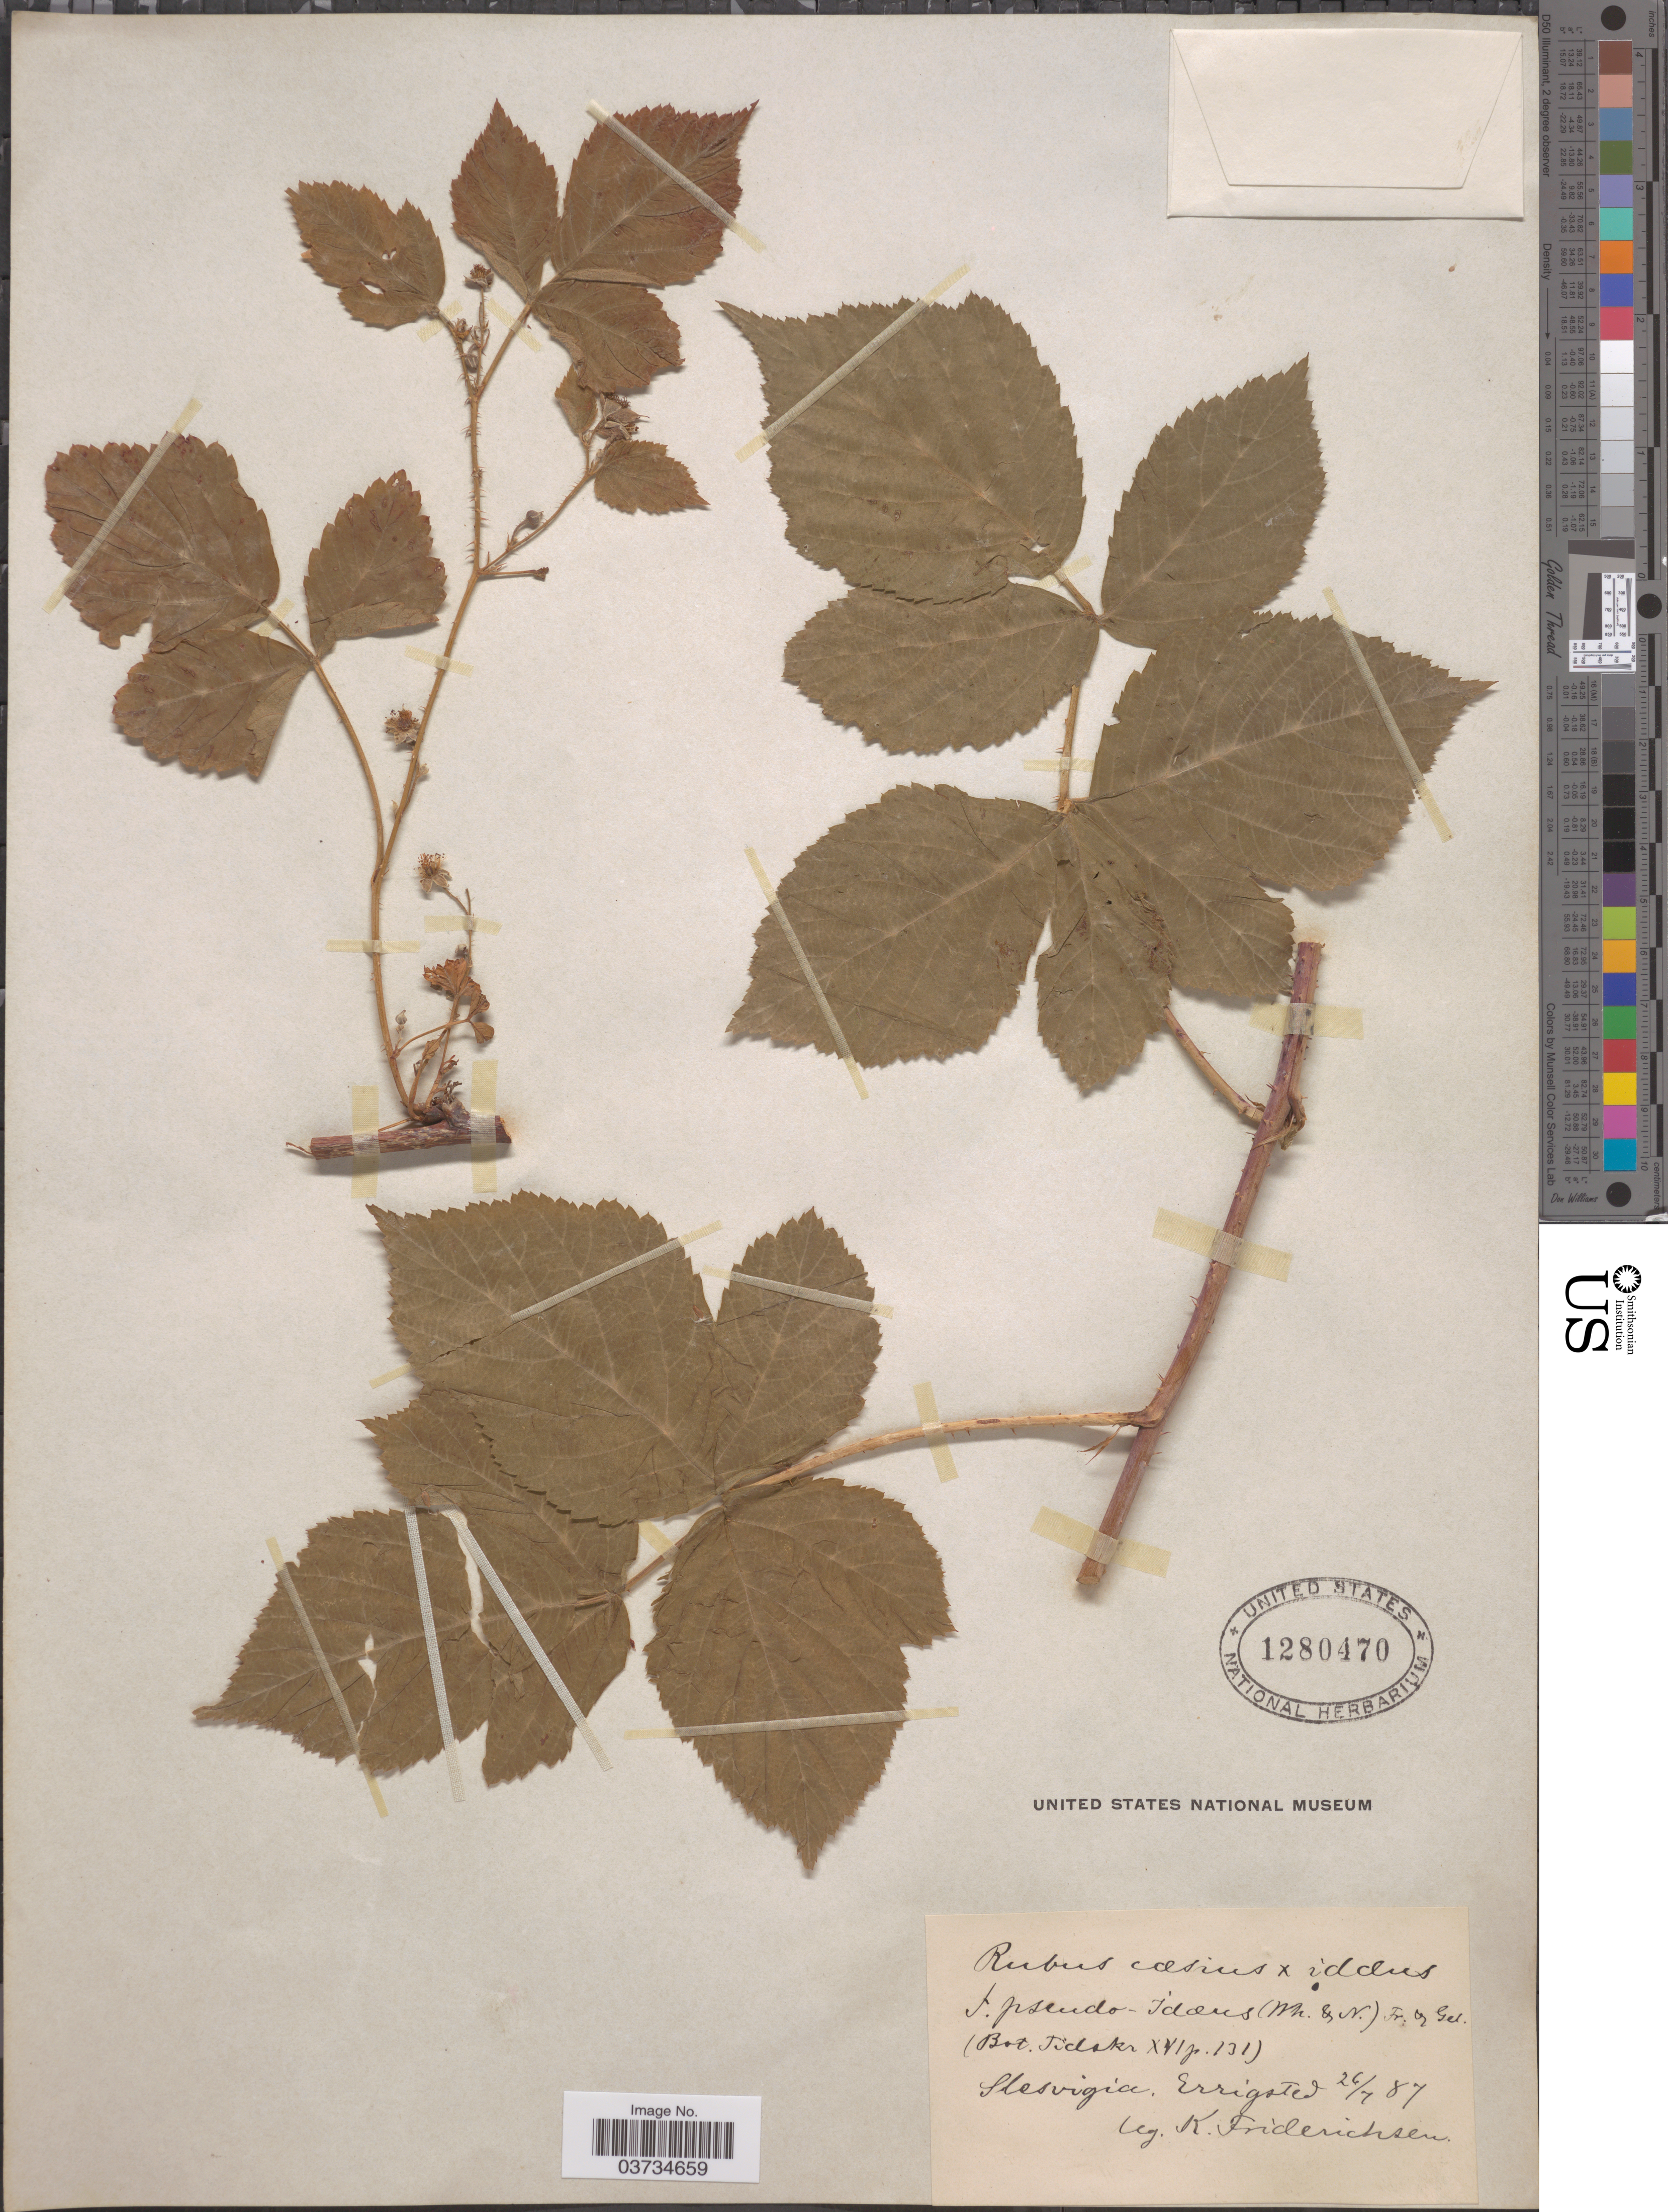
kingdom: Plantae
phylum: Tracheophyta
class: Magnoliopsida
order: Rosales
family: Rosaceae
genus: Rubus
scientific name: Rubus idaeus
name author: L.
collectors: K. Friderichsen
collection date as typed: Transcribed d/m/y: 26/7/87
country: Germany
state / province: Schleswig-Holstein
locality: Slesvigia. Errigsted.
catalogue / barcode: US 1280470